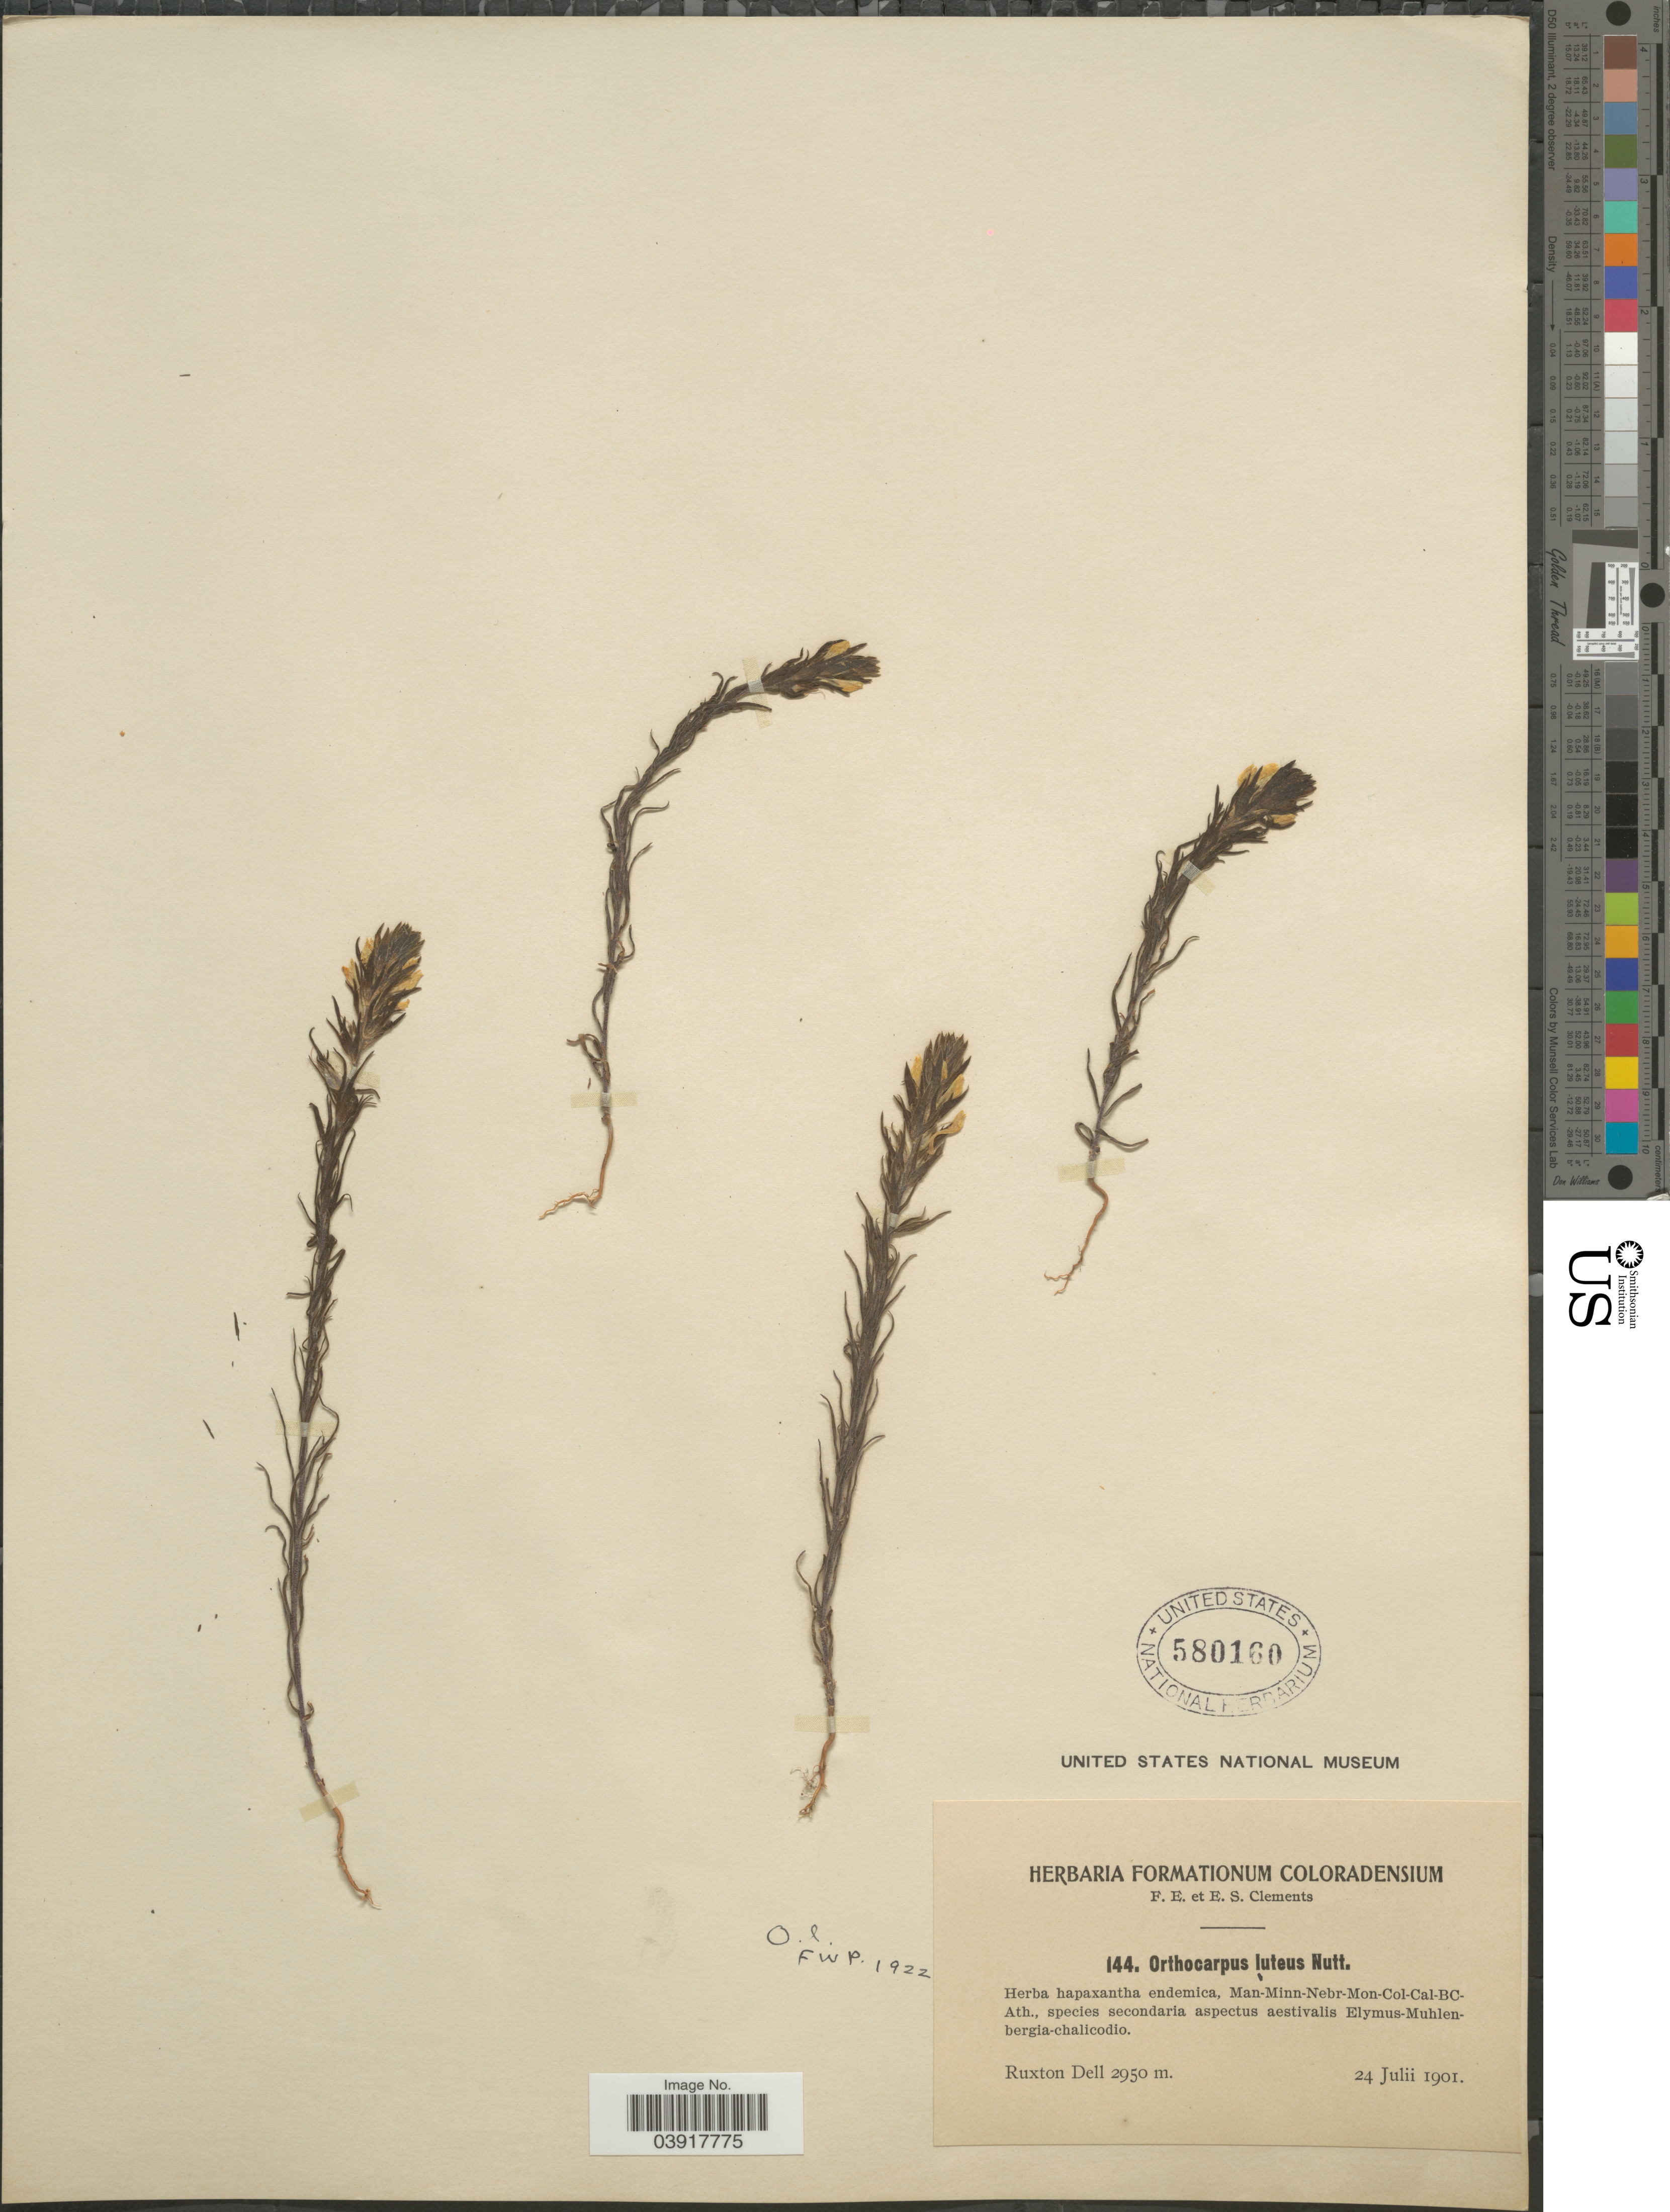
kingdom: Plantae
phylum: Tracheophyta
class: Magnoliopsida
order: Lamiales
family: Orobanchaceae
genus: Orthocarpus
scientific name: Orthocarpus luteus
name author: Nutt.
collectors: F. E. Clements & E. S. Clements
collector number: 144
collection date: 1901-07-24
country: United States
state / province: Colorado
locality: Ruxton Dell.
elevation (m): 2950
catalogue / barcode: US 580160